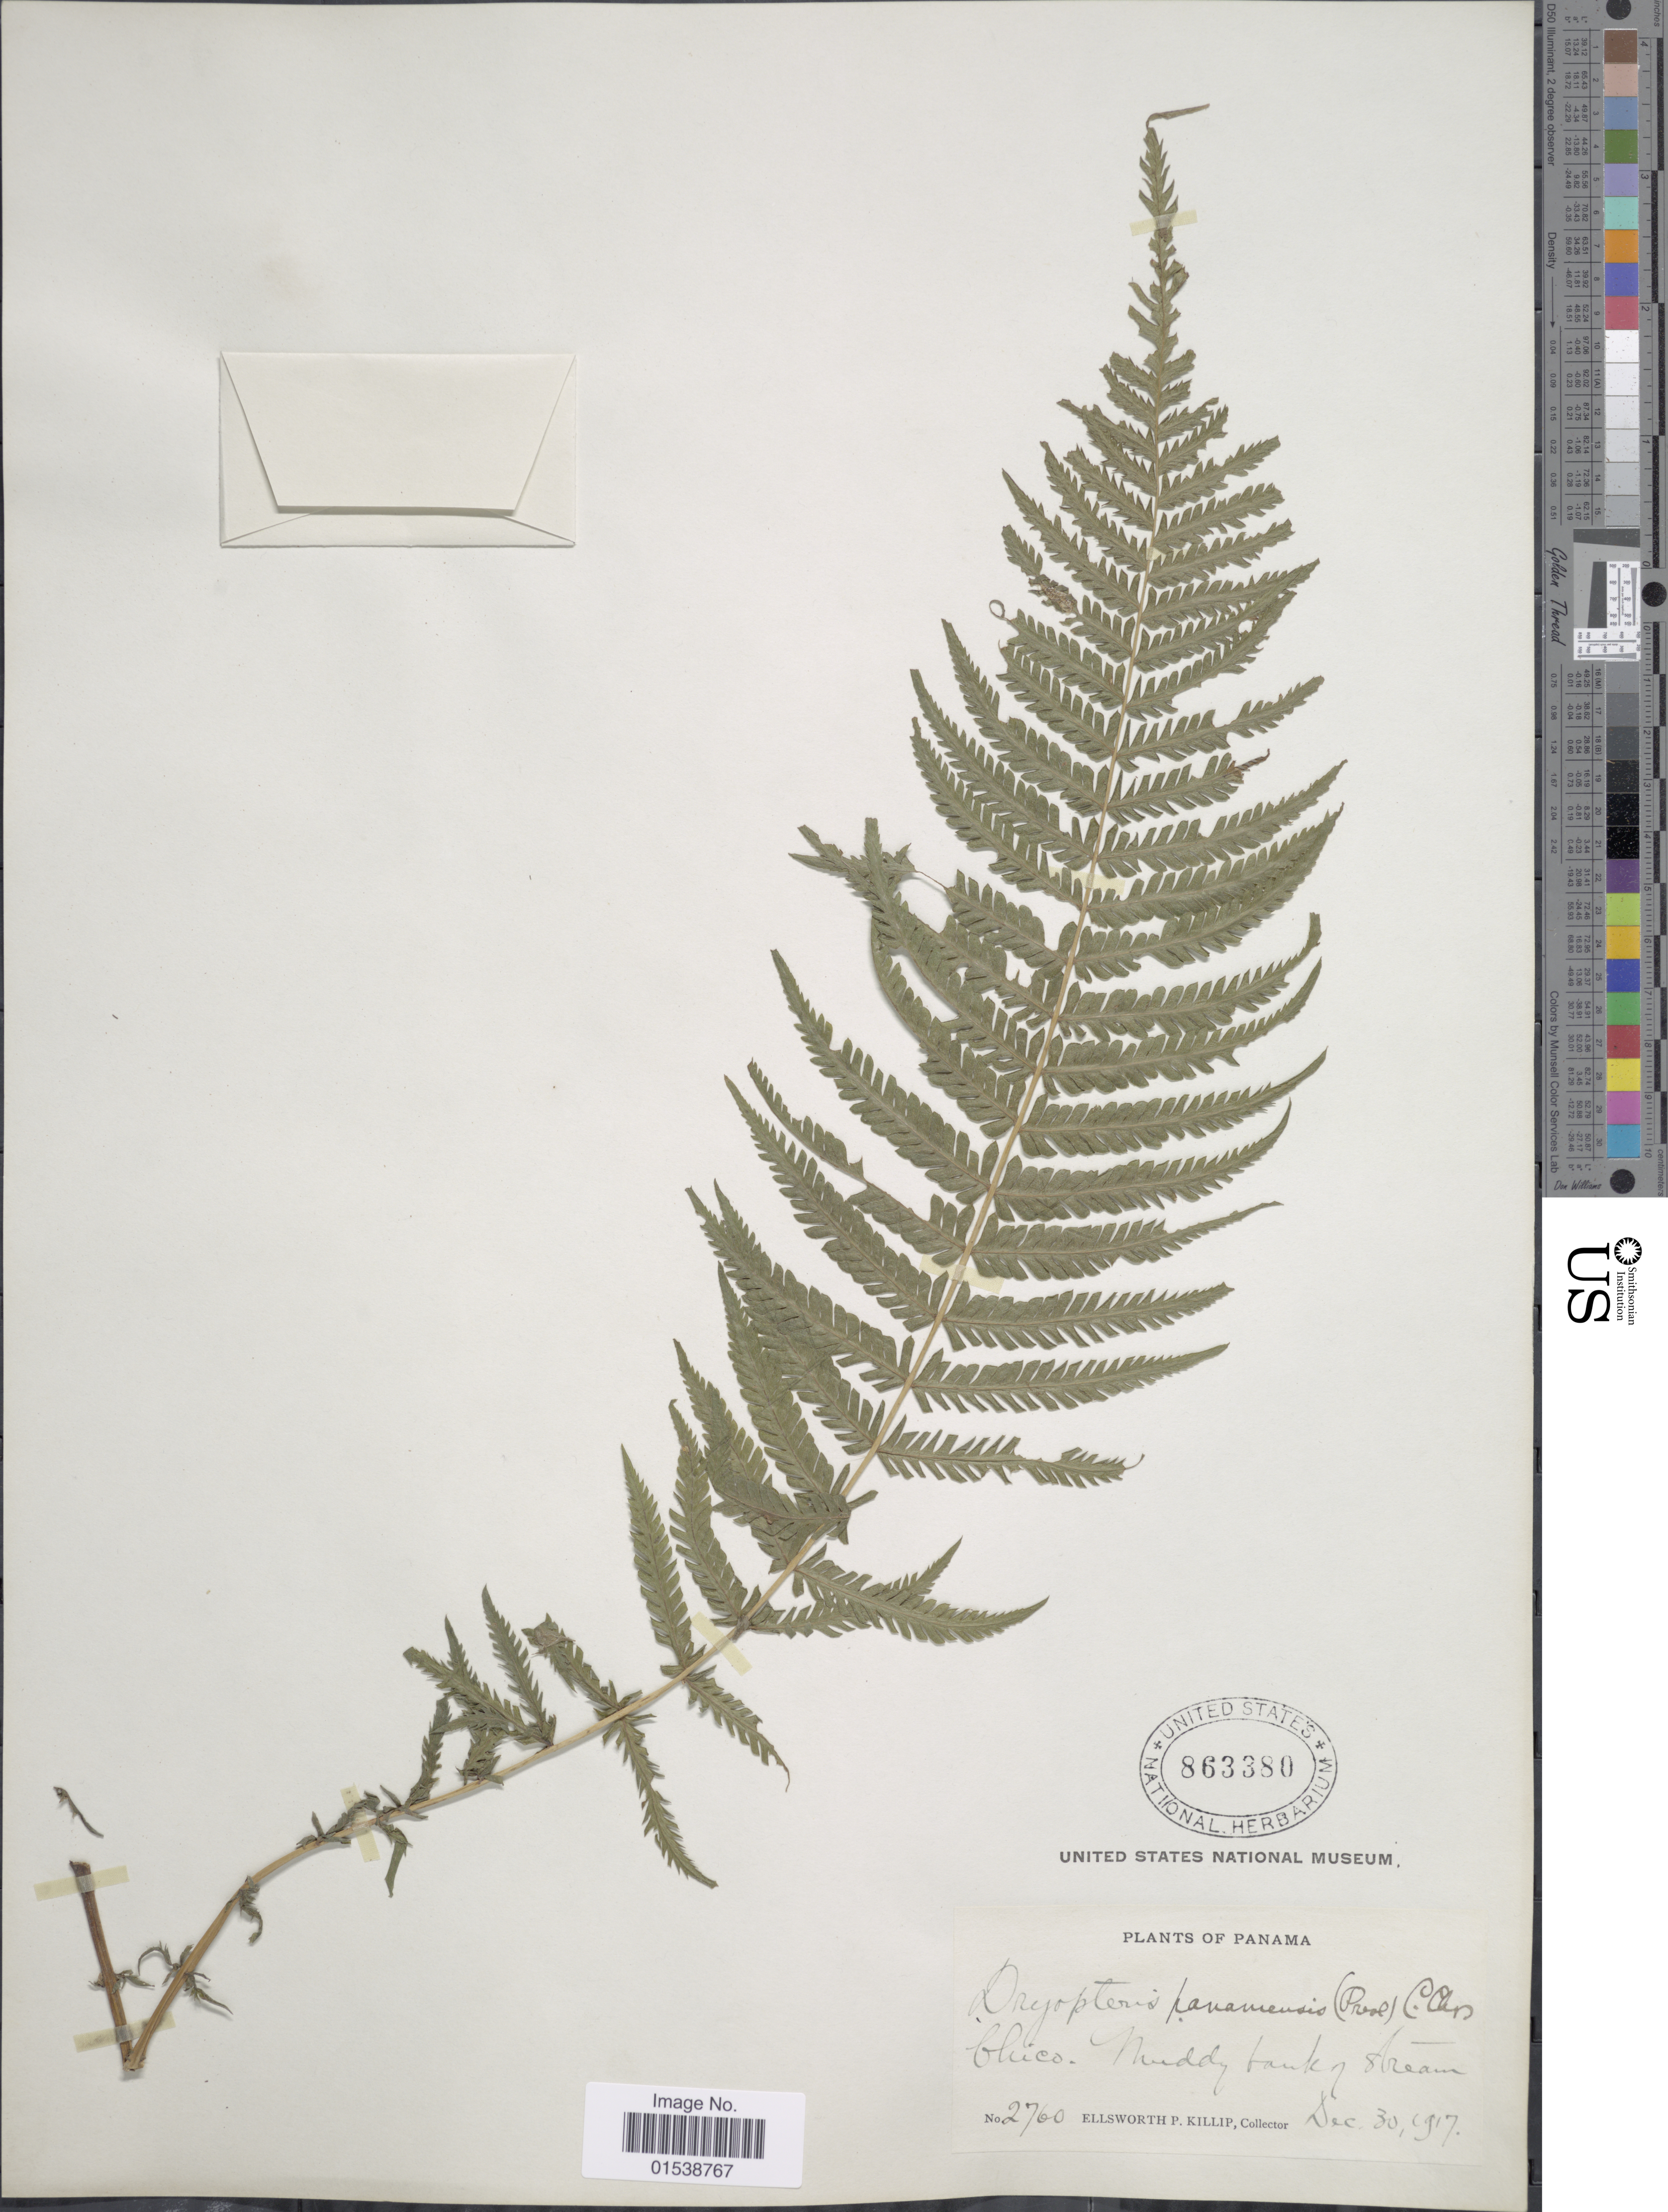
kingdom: Plantae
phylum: Tracheophyta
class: Polypodiopsida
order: Polypodiales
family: Thelypteridaceae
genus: Amauropelta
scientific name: Amauropelta resinifera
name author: (Desv.) Pic. Serm.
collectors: E. P. Killip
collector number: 2760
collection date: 1917-12-30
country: Panama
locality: Chico, muddy bank of stream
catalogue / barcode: US 863380